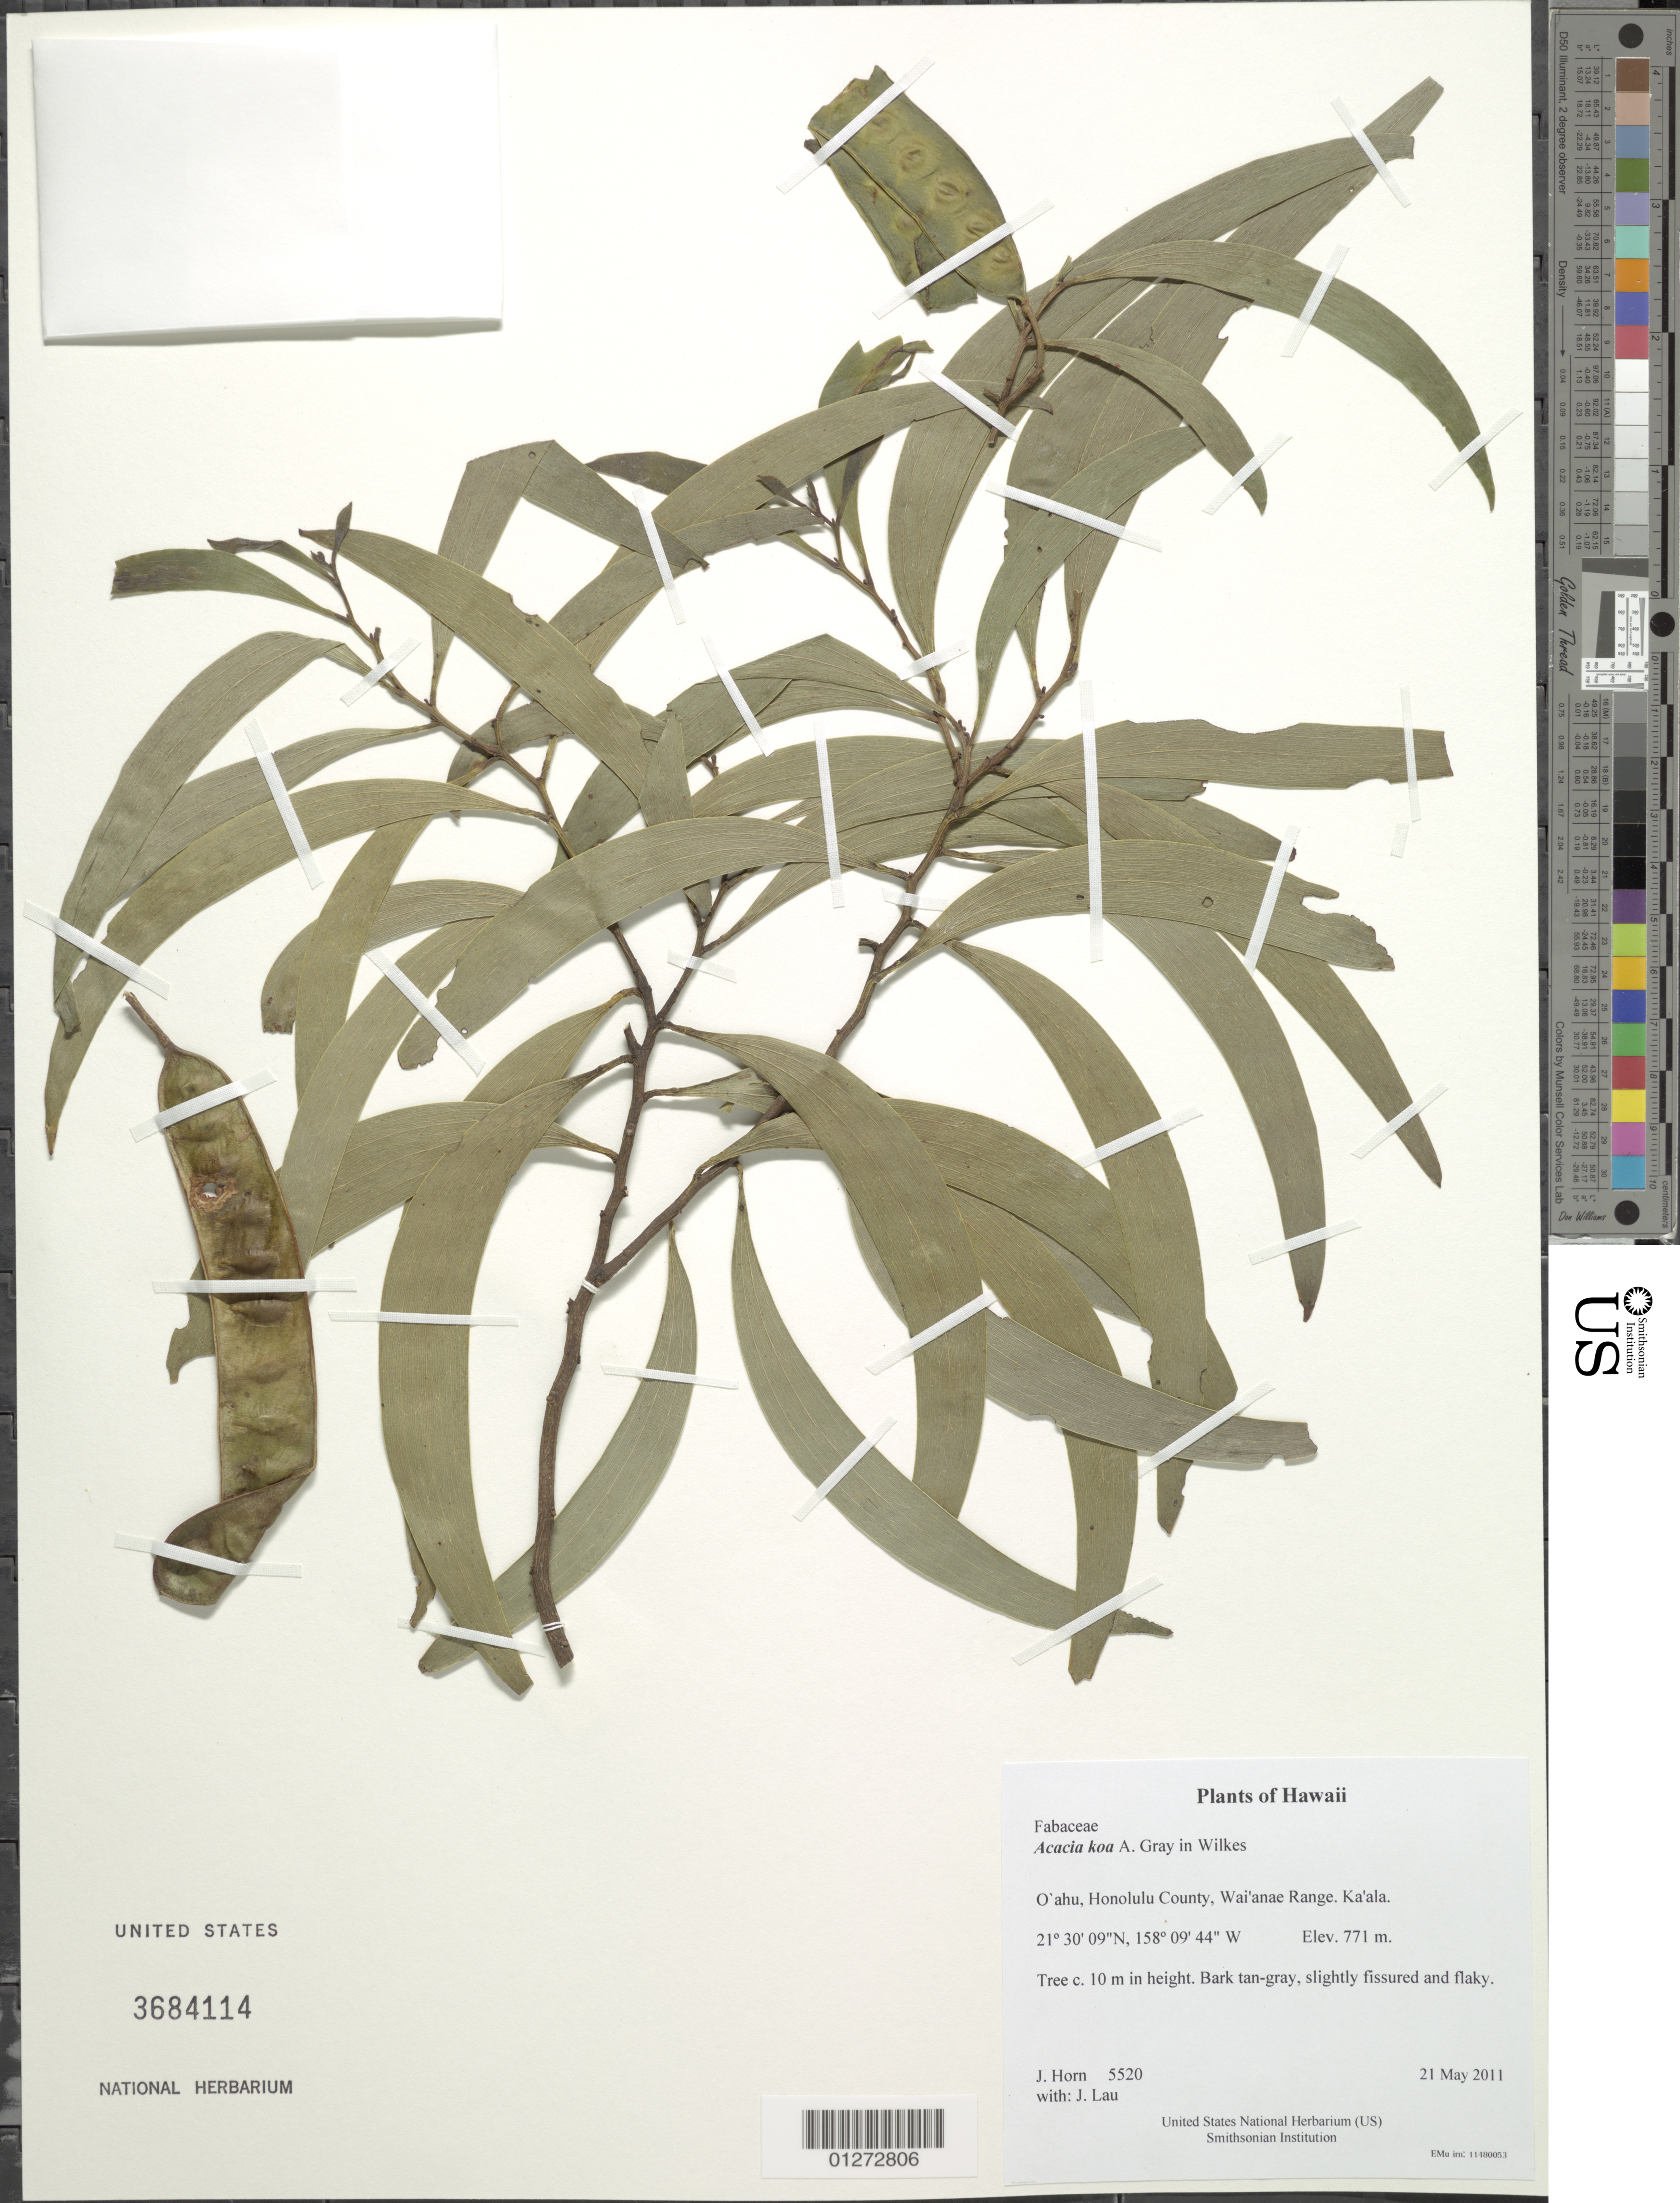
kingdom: Plantae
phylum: Tracheophyta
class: Magnoliopsida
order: Fabales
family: Fabaceae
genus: Acacia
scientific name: Acacia koa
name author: A. Gray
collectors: J. Horn & J. Lau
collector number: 5520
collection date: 2011-05-21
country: United States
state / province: Hawaii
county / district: Honolulu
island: Oahu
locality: Wai'anae Range. Ka'ala.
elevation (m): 771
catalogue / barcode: US 3684114